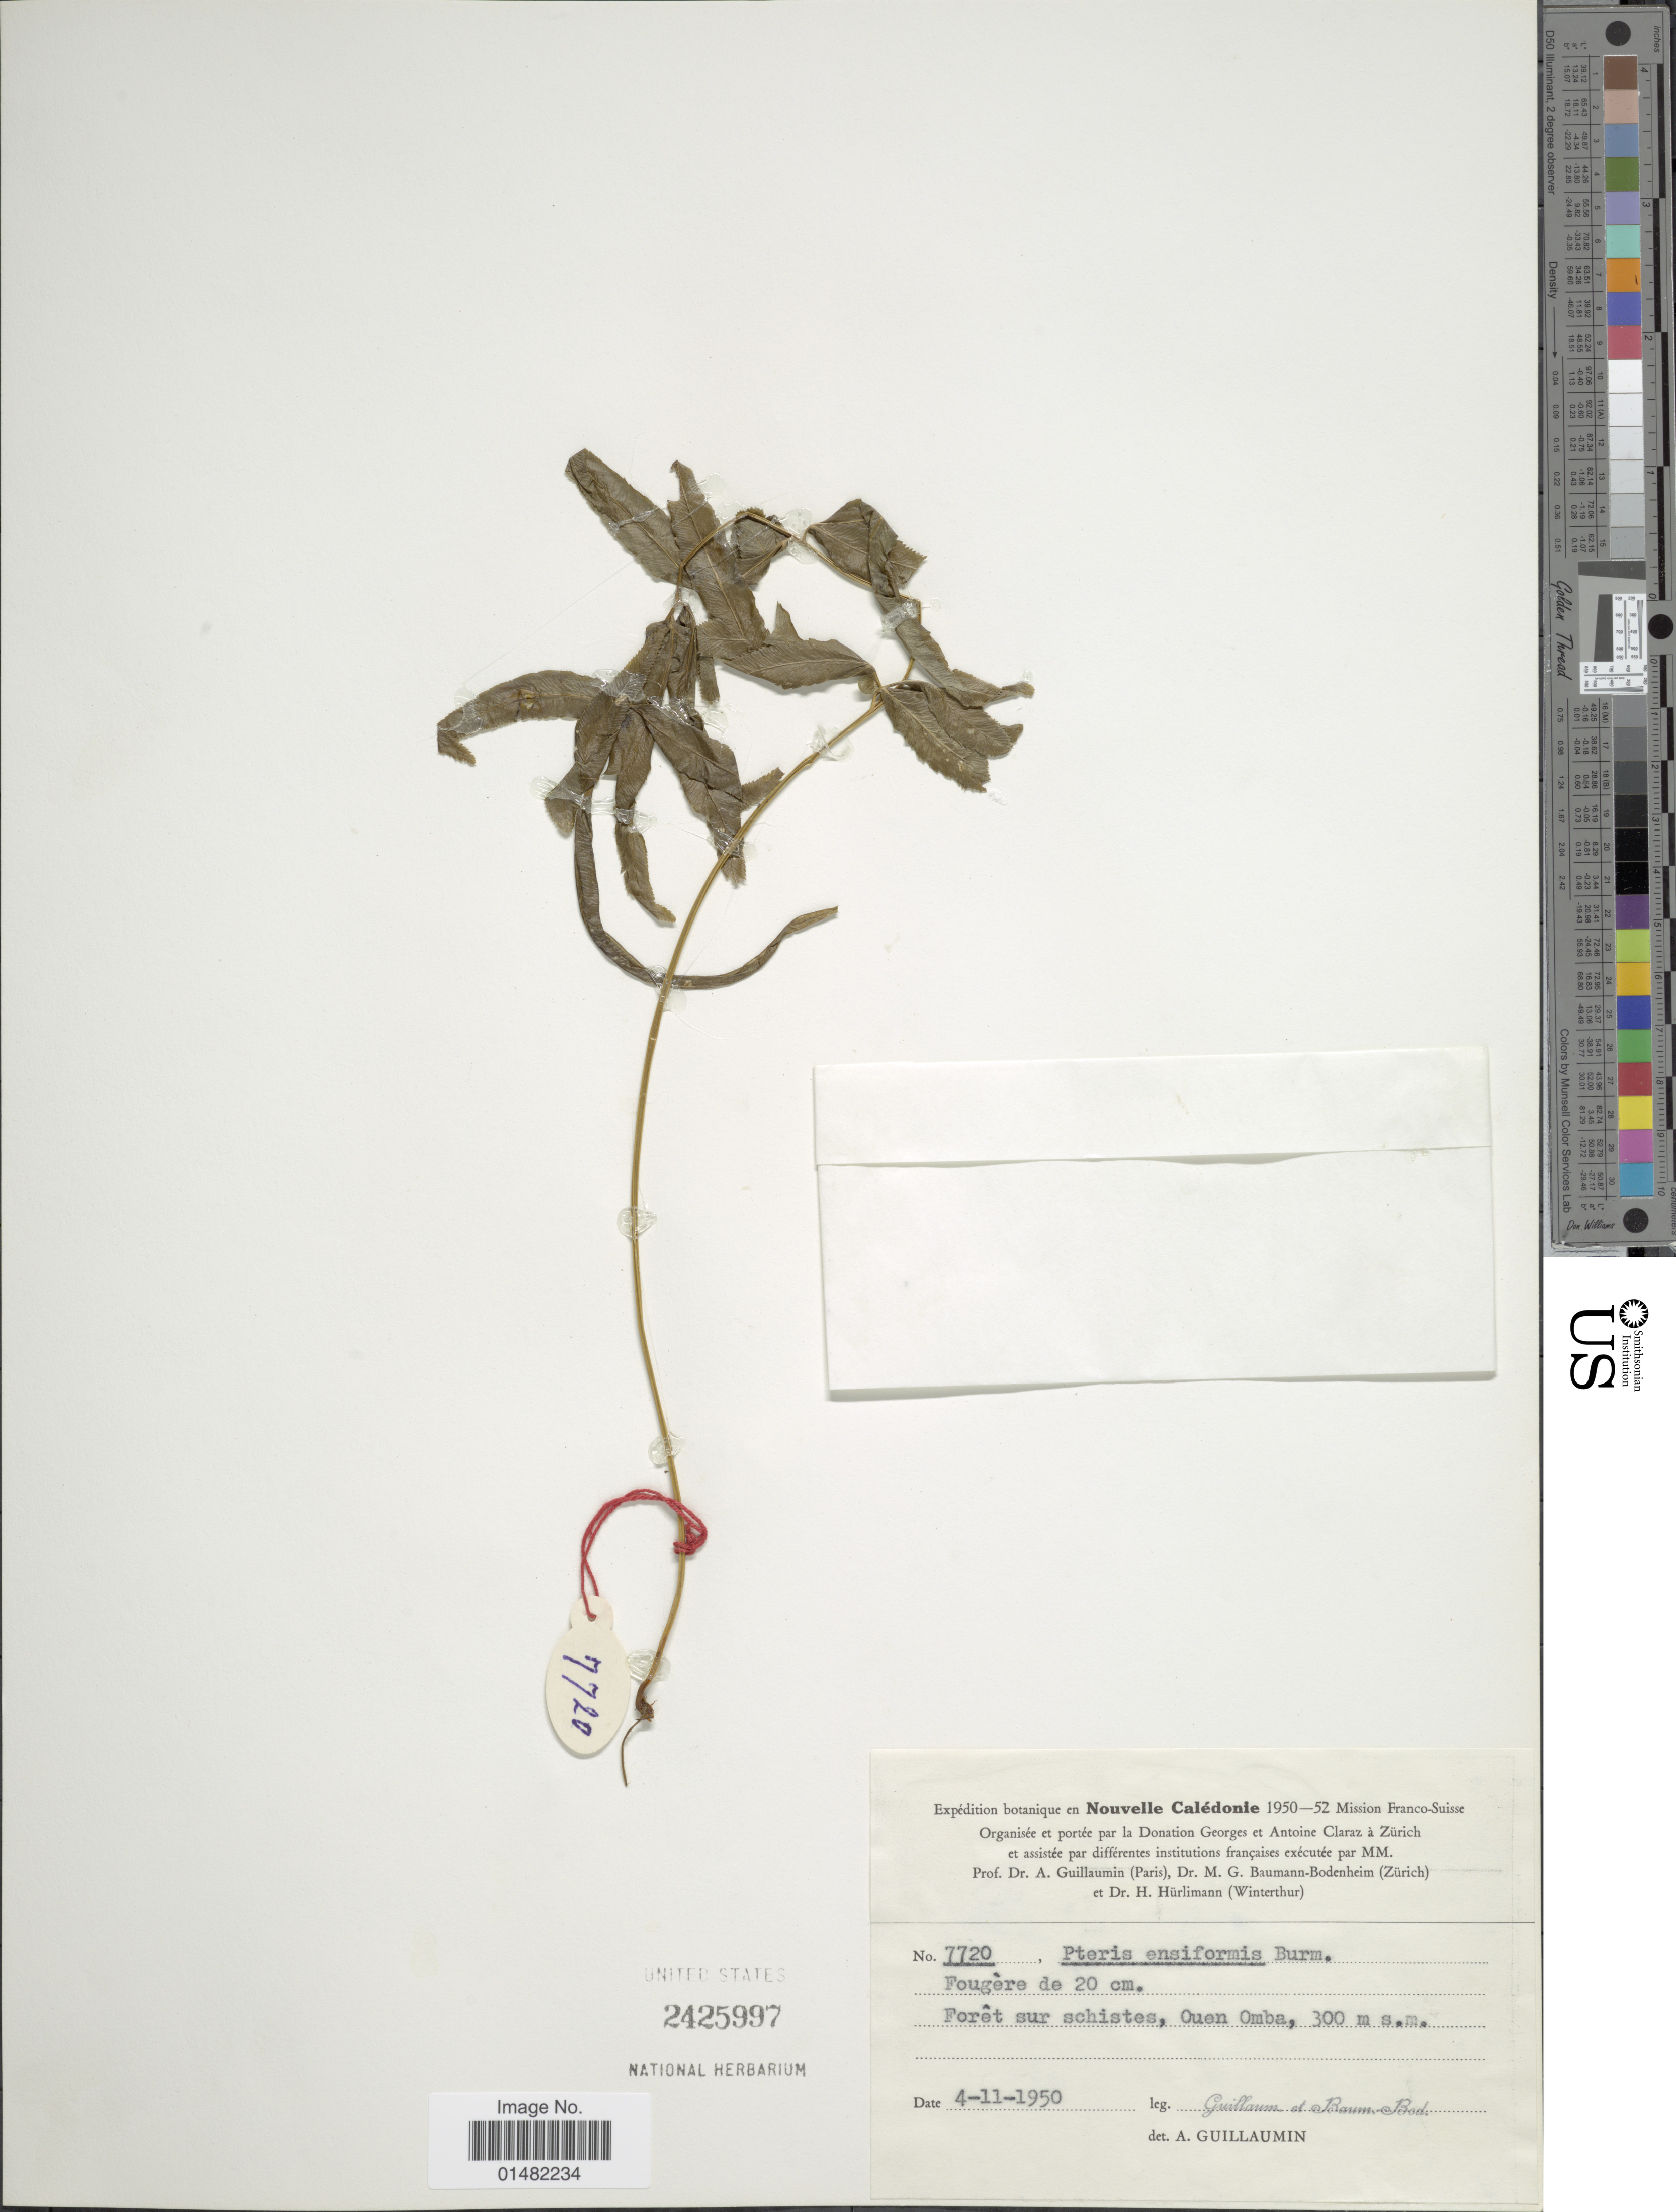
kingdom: Plantae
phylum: Tracheophyta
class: Polypodiopsida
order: Polypodiales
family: Pteridaceae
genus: Pteris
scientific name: Pteris ensiformis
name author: Burm. f.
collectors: Guillaumin & M. G. Baumann-Bodenheim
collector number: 7720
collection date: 1950-11-04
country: New Caledonia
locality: Forêt sur schistes, Ouen Omba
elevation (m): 300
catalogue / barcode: US 2425997